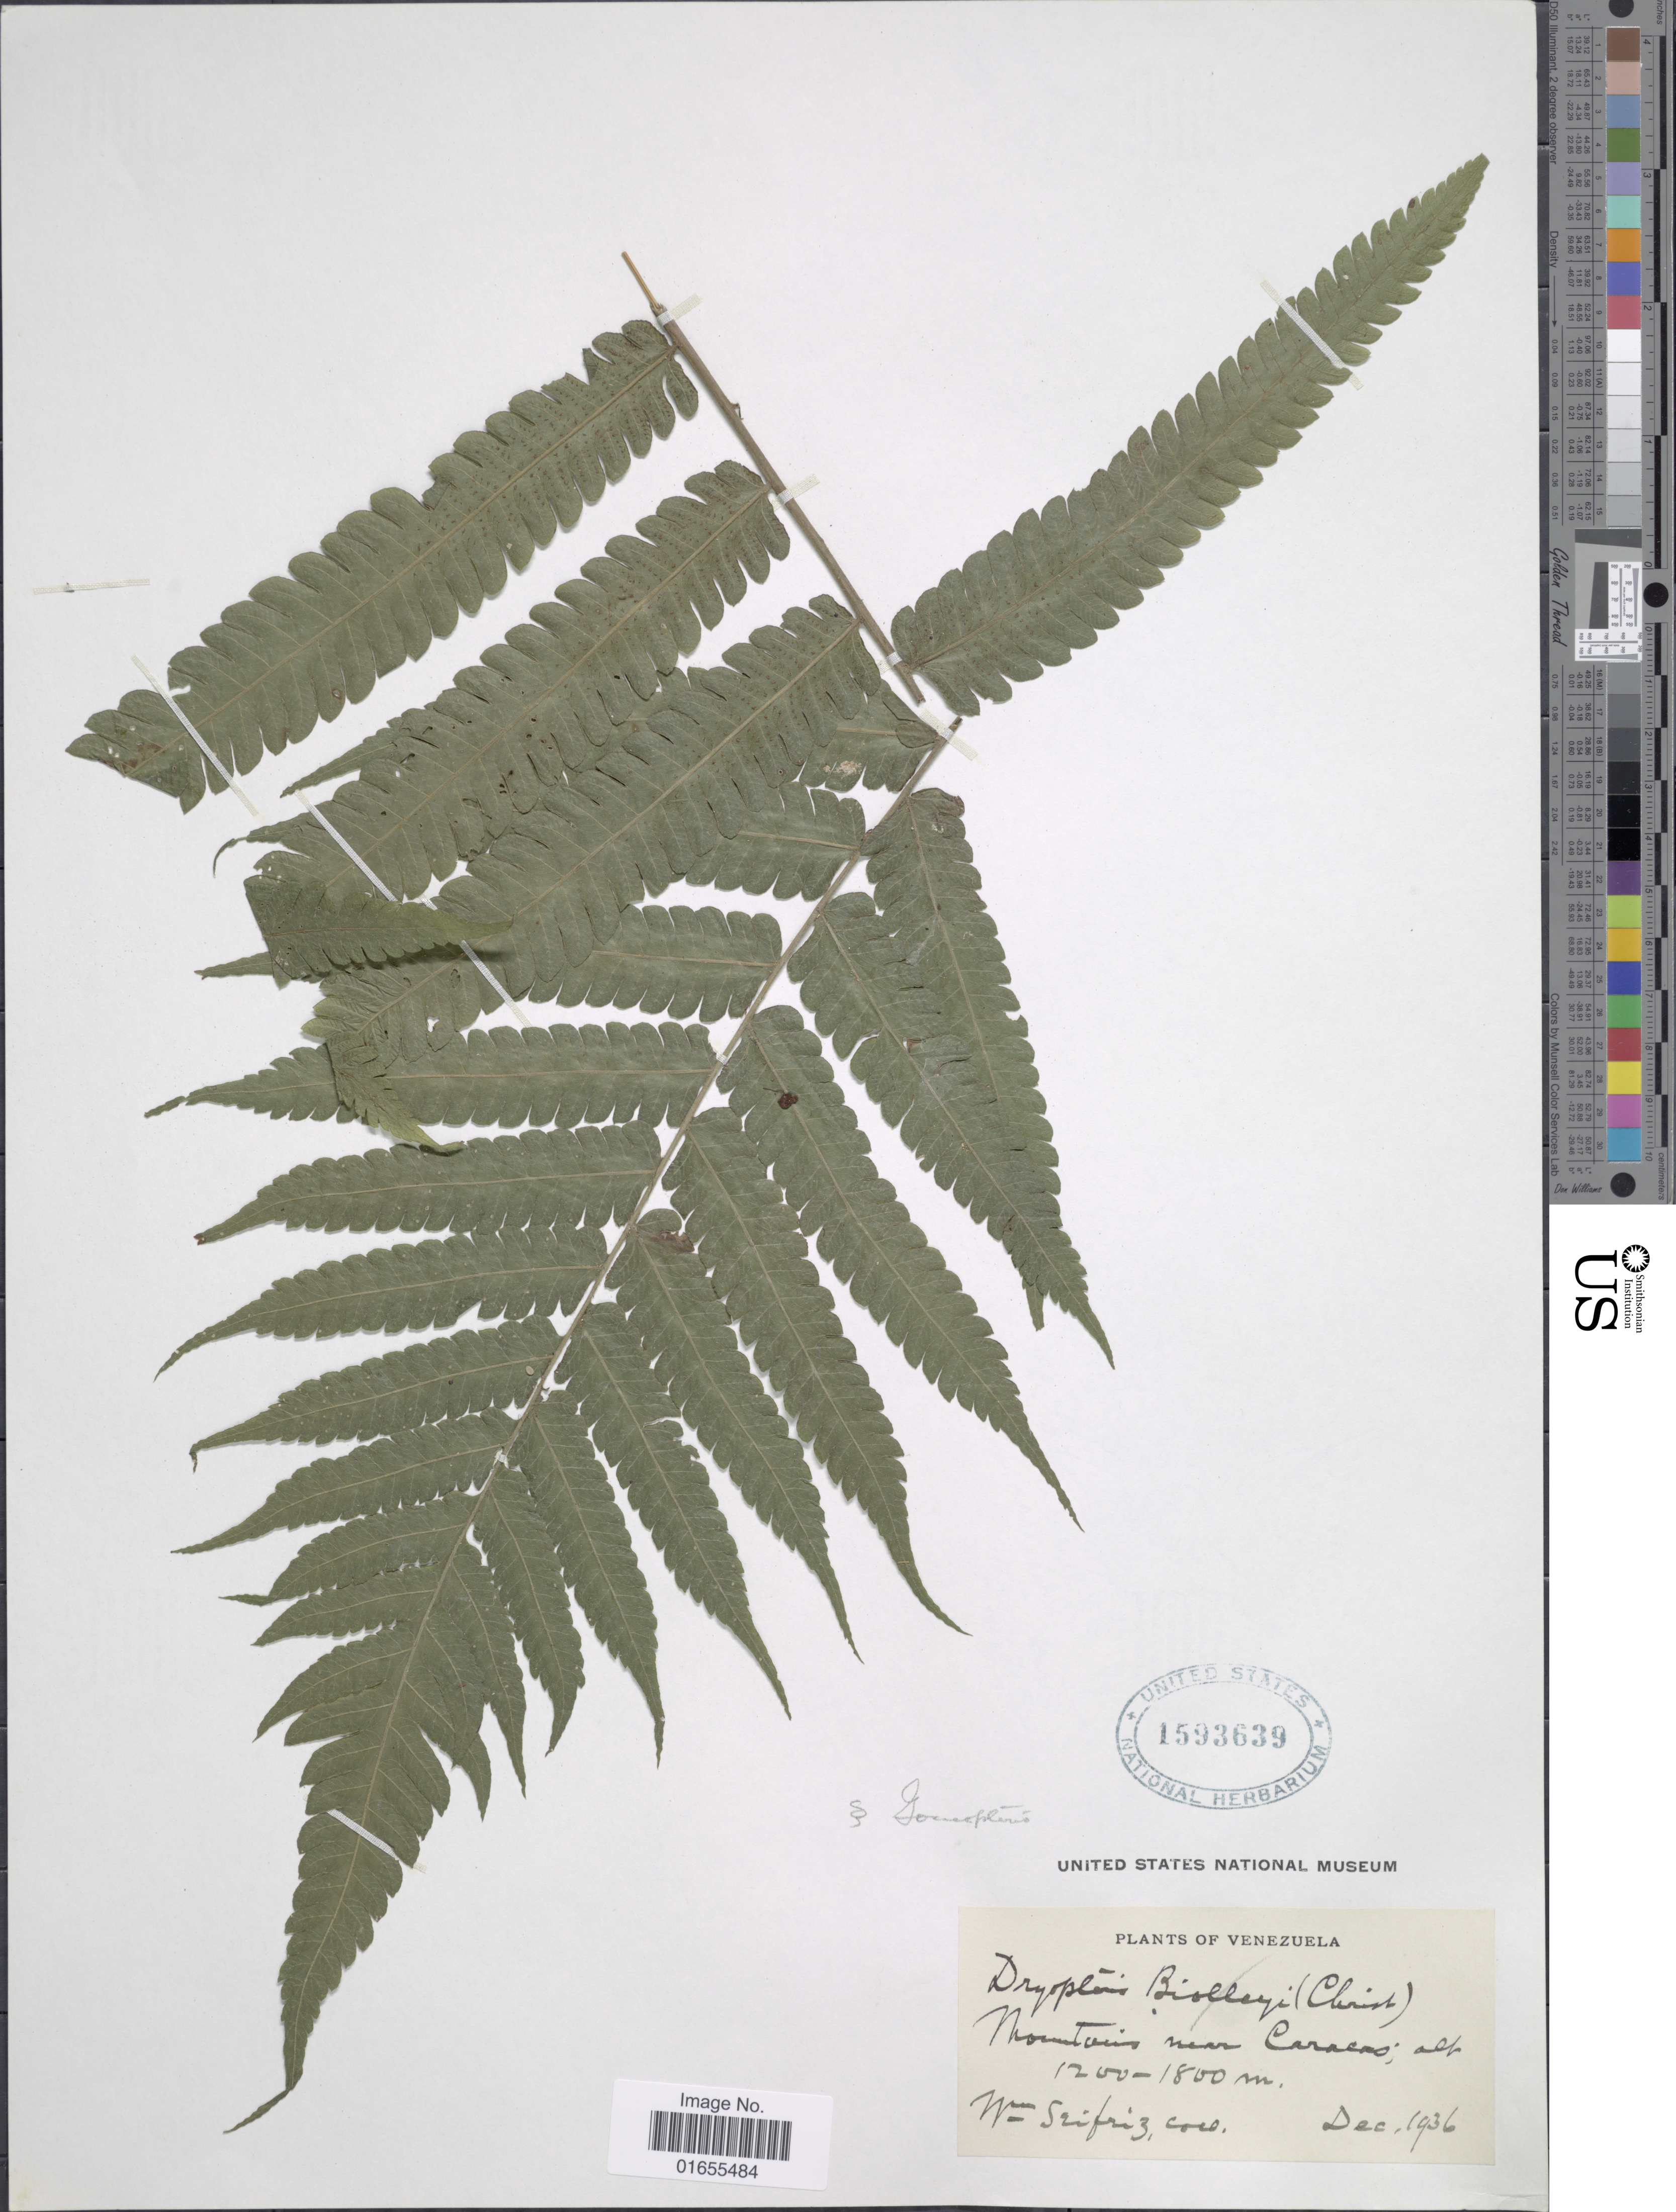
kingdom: Plantae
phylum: Tracheophyta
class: Polypodiopsida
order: Polypodiales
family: Thelypteridaceae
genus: Goniopteris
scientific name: Goniopteris nephrodioides (Klotzsch) comb. nov., ined 2015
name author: (Klotzsch)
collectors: W. Seifriz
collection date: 1936-12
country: Venezuela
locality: Mountains near Caracas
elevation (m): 1200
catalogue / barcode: US 1593639